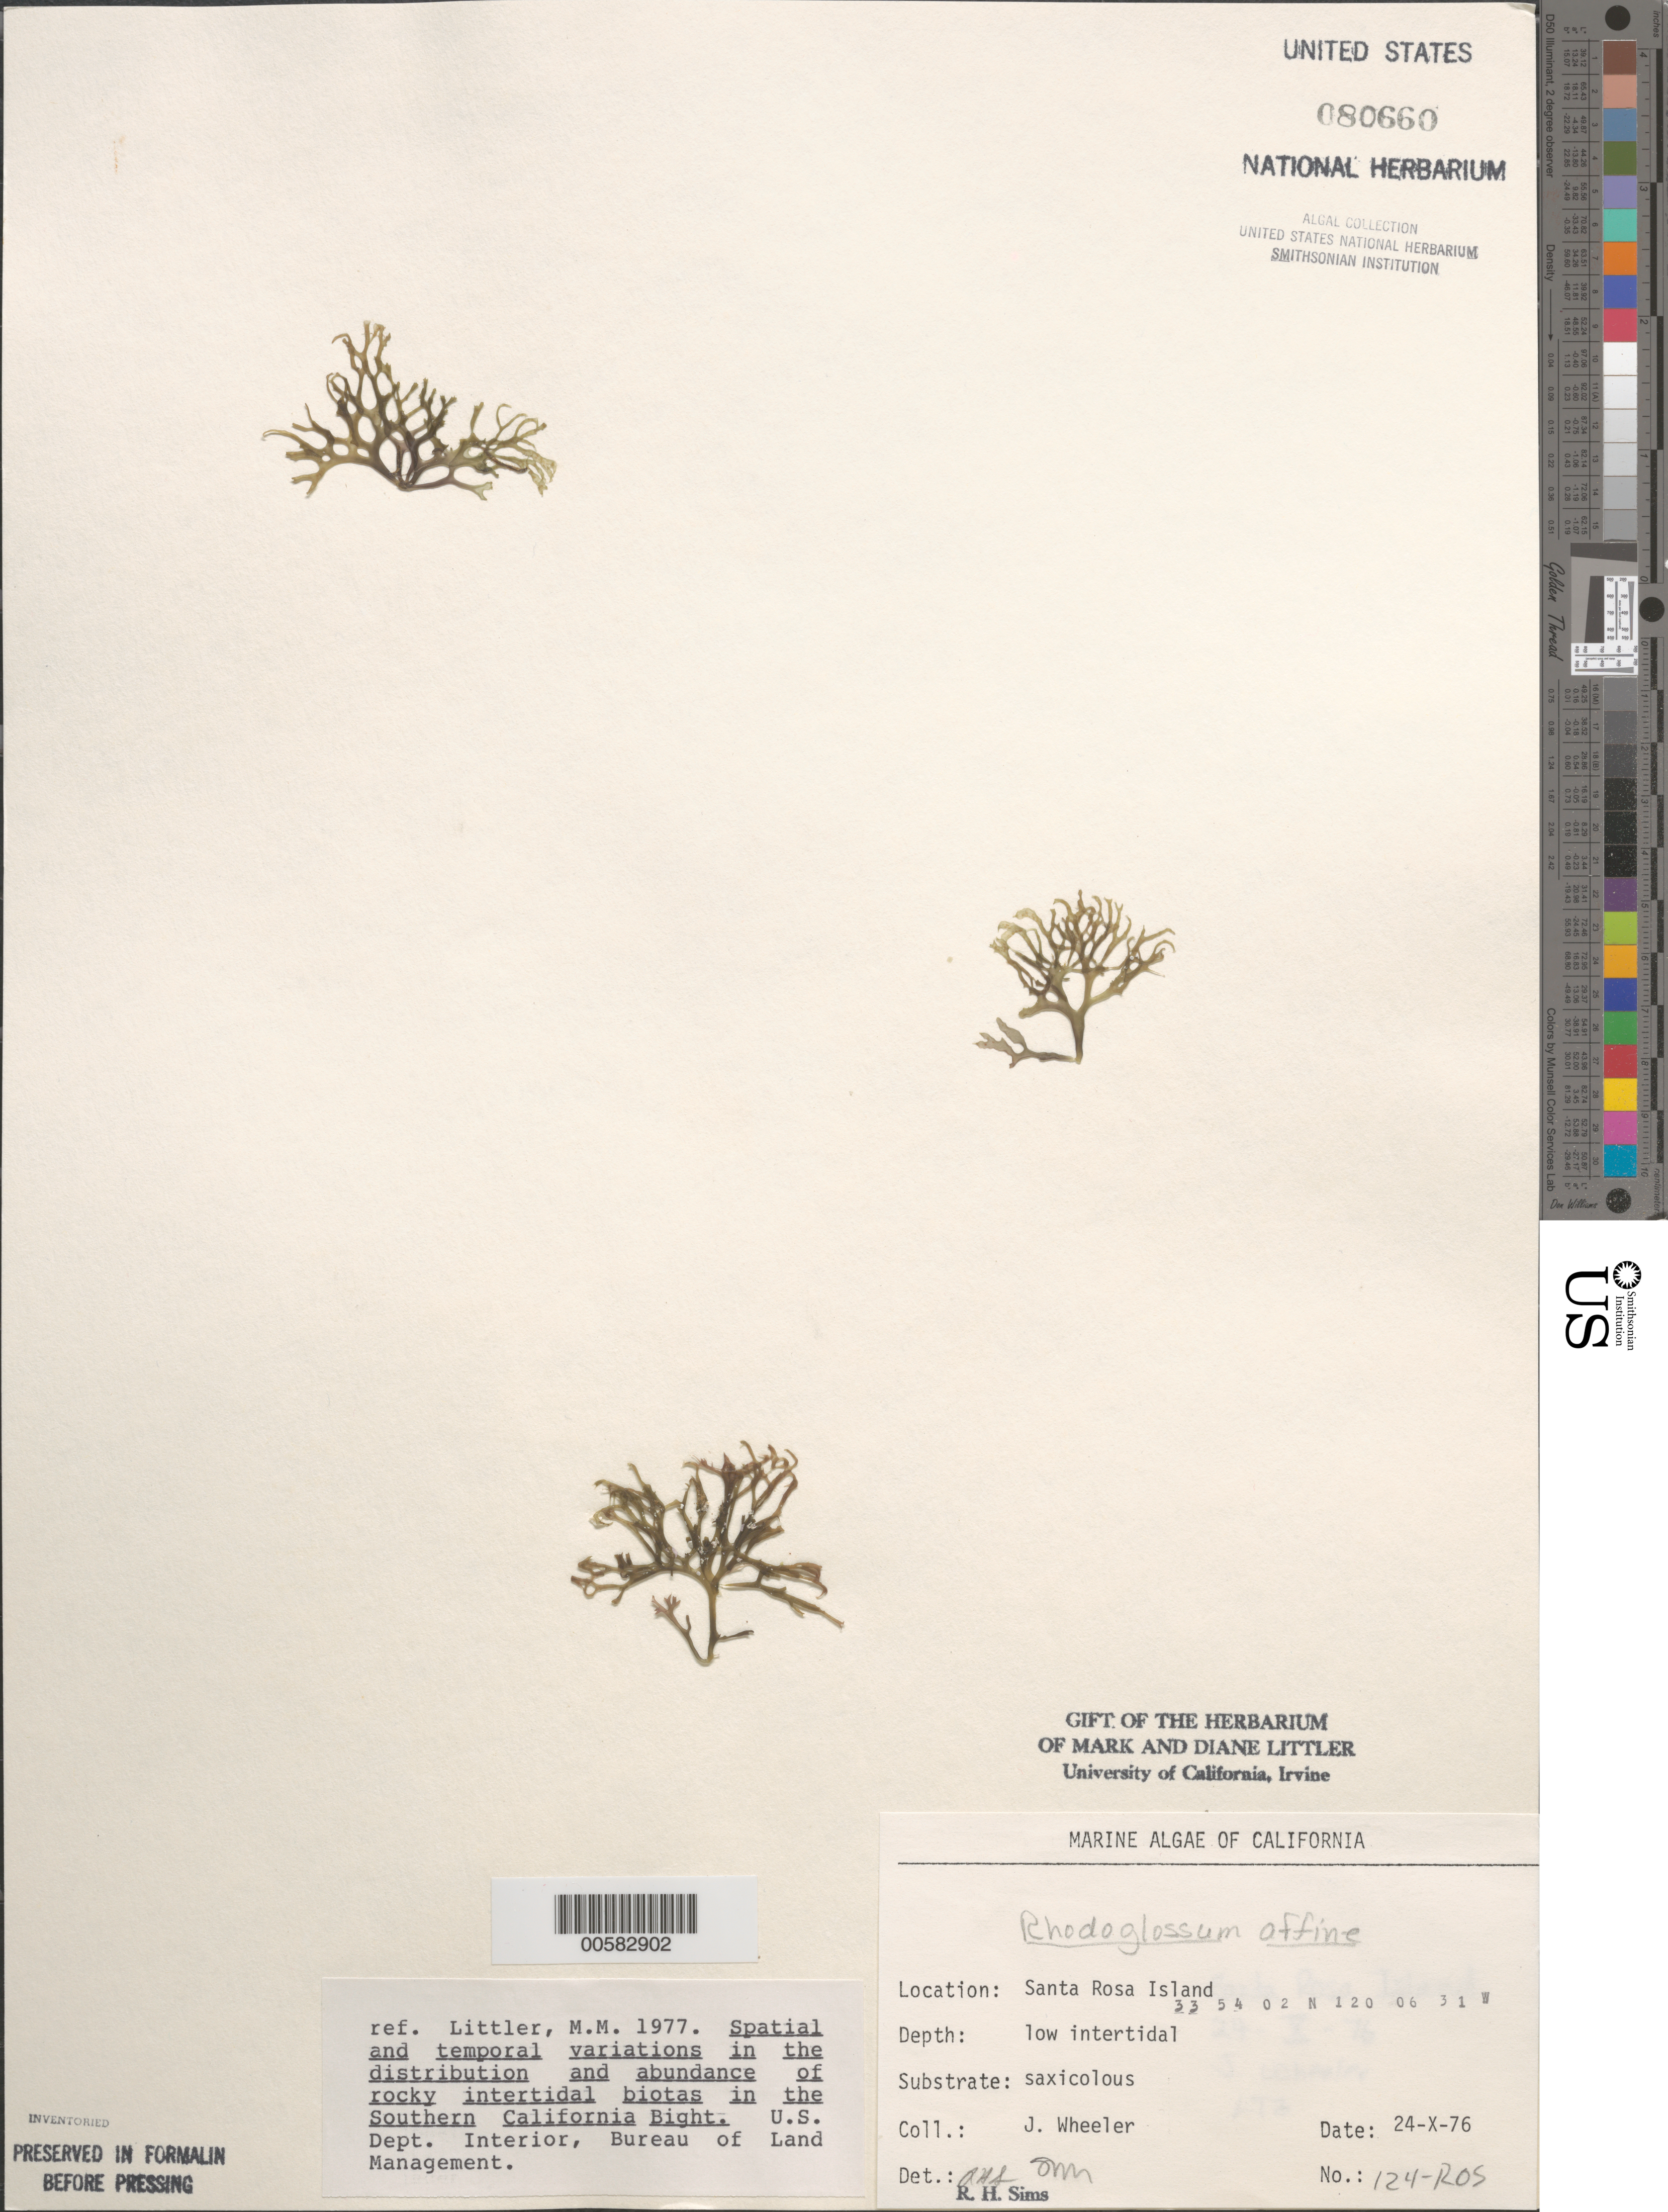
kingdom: Plantae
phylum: Rhodophyta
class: Florideophyceae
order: Gigartinales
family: Gigartinaceae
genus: Mazzaella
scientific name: Mazzaella affinis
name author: (Harvey) Fredericq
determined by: Algae name updating Project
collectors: J. L. Wheeler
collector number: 124-ros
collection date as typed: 24 Oct 1976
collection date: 1976-10-24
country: United States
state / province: California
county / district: Santa Barbara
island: Santa Rosa Island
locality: Johnson's Lee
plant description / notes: BLM-SOCALBIGHT Rocky Intertidal Survey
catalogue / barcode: US 80660